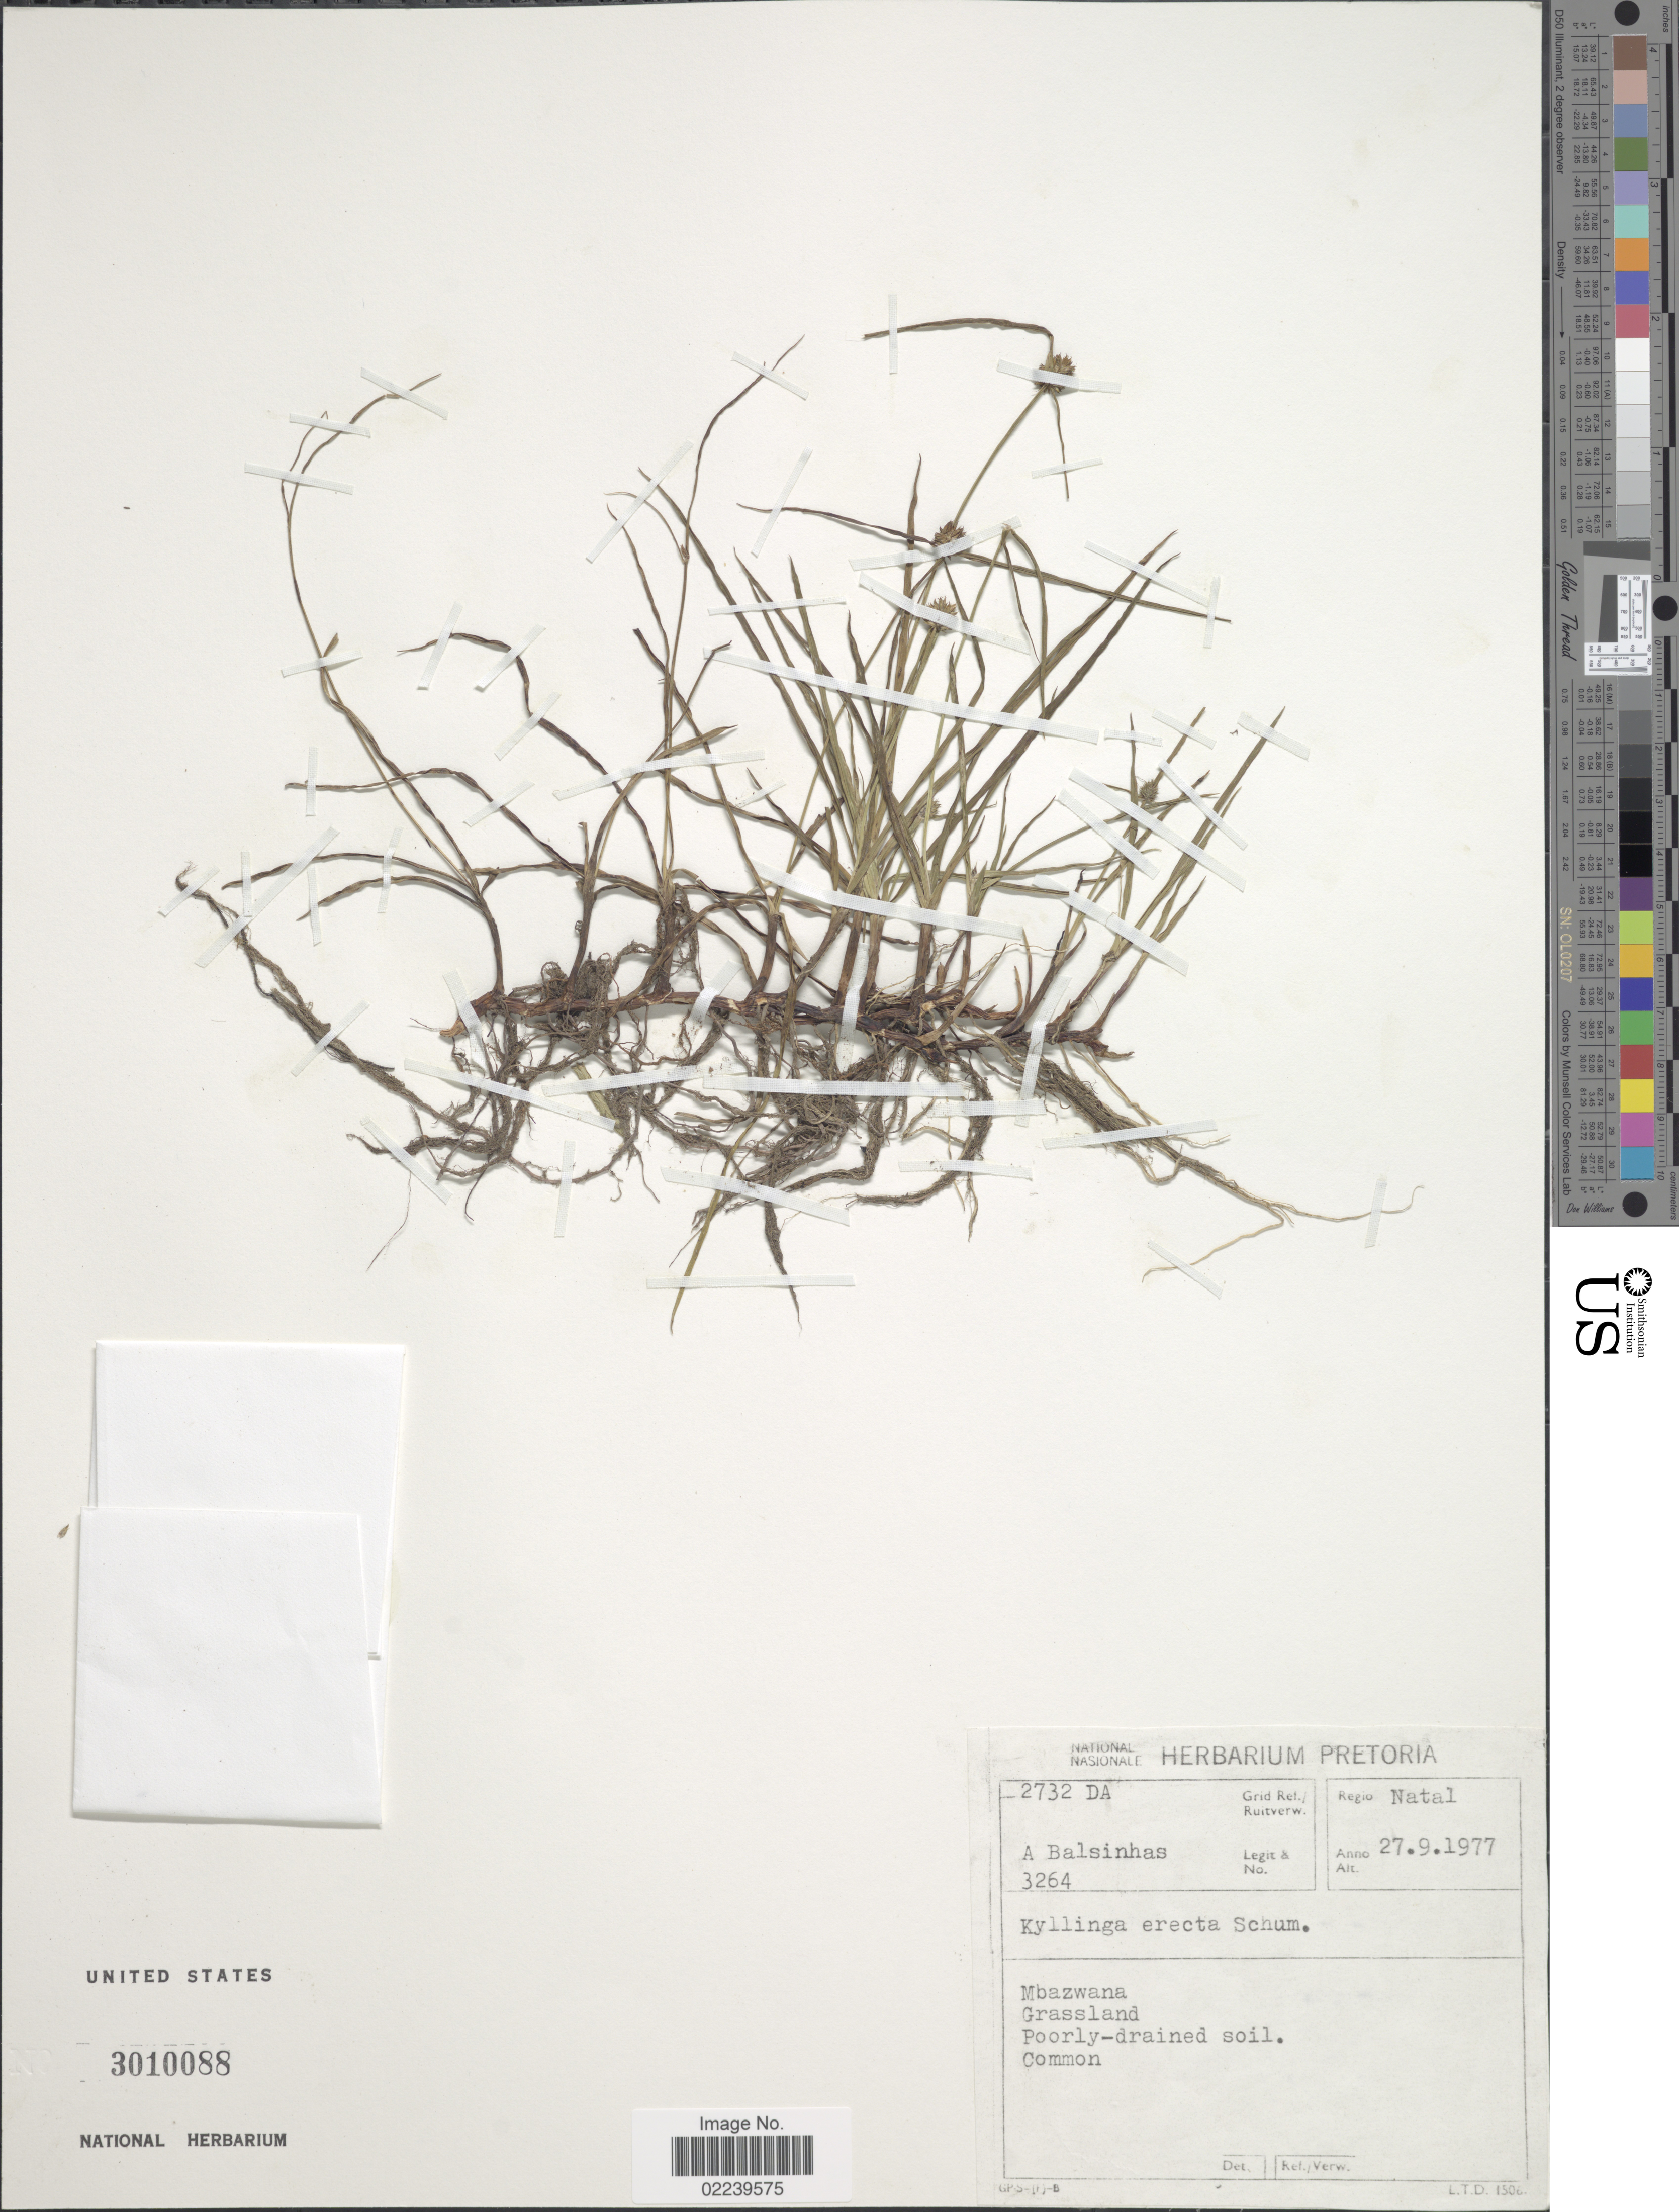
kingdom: Plantae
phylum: Tracheophyta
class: Liliopsida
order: Poales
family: Cyperaceae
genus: Cyperus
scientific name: Cyperus nigriceps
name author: Huygh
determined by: Strong, M. T., (US), Smithsonian Institution - National Museum of Natural History (UNITED STATES)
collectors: A. A. Balsinhas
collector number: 3264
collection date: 1977-09-27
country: South Africa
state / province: KwaZulu-Natal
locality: Mbazwana, Regio Natal. Grid Ref./Ruitverw. 2732DA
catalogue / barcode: US 3010088